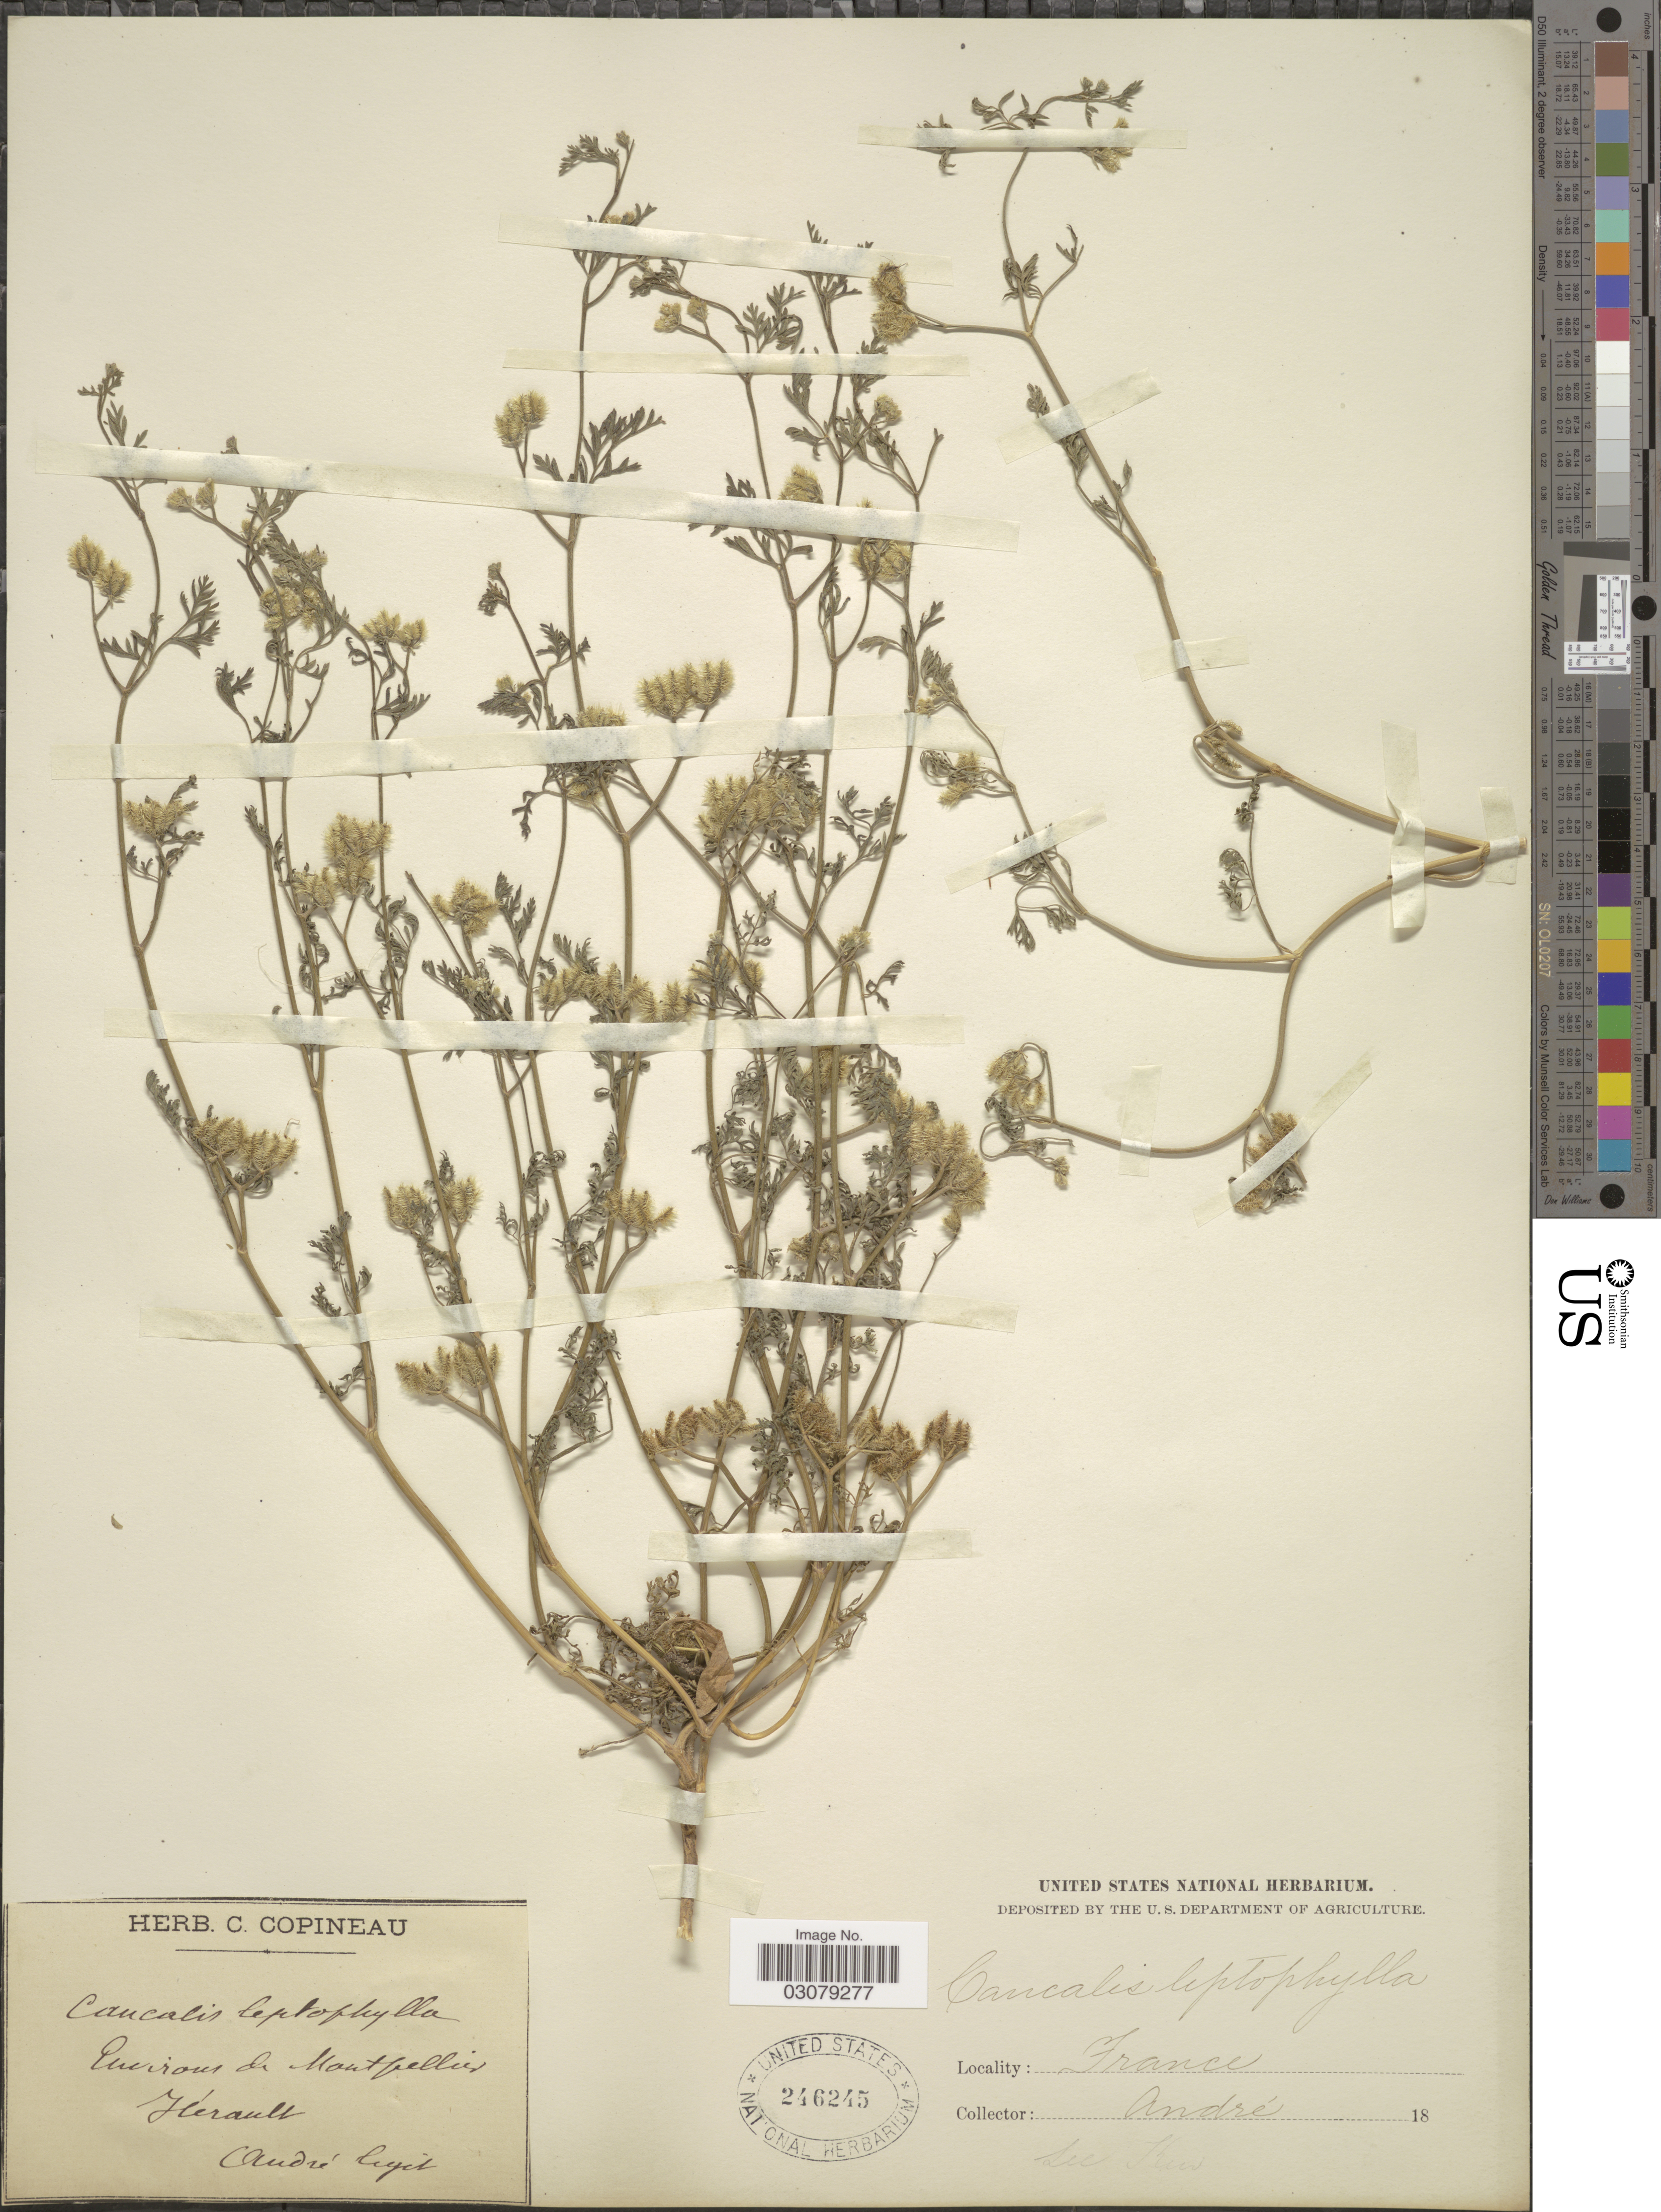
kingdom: Plantae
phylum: Tracheophyta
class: Magnoliopsida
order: Apiales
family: Apiaceae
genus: Torilis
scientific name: Torilis leptophylla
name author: (L.) Rchb. f.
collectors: André, --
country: France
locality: Environs de Montpellier, Hérault.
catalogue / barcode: US 246245